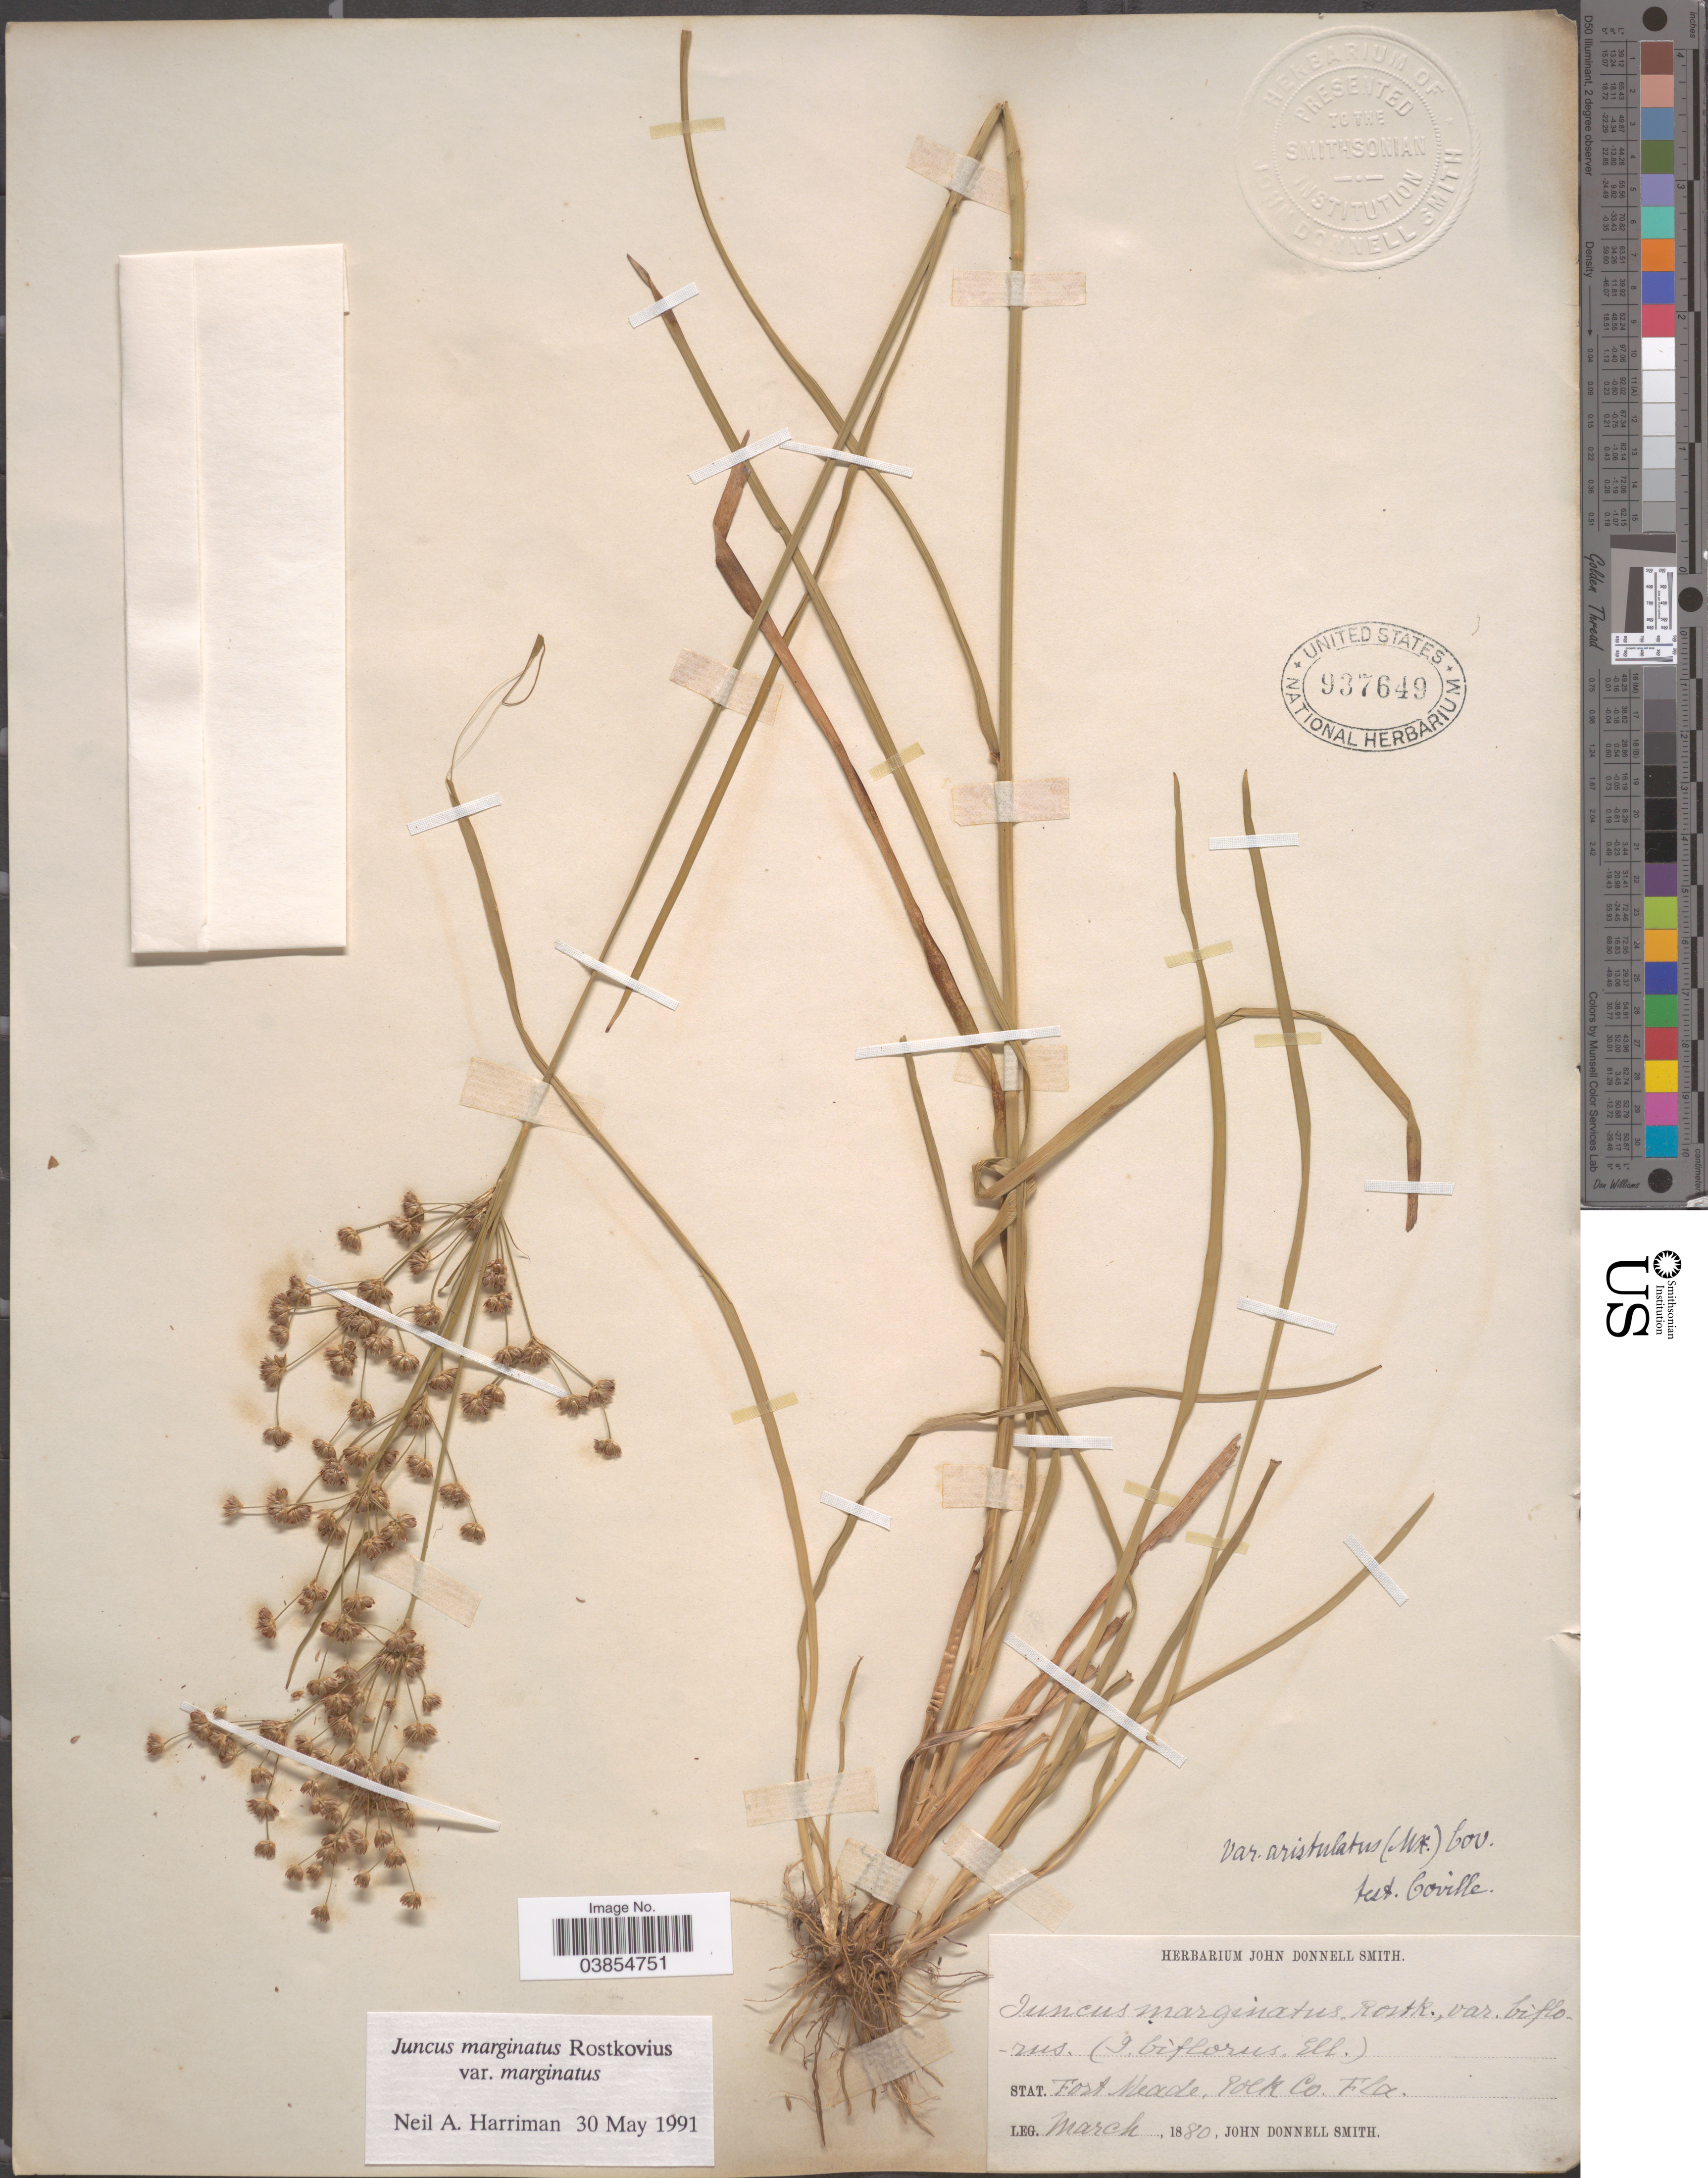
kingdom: Plantae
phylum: Tracheophyta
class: Liliopsida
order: Poales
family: Juncaceae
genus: Juncus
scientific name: Juncus marginatus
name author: Rostk.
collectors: J. Donnell Smith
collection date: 1880-03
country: United States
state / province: Florida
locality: Stat. Fort Meade, Polk Co.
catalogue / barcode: US 937649